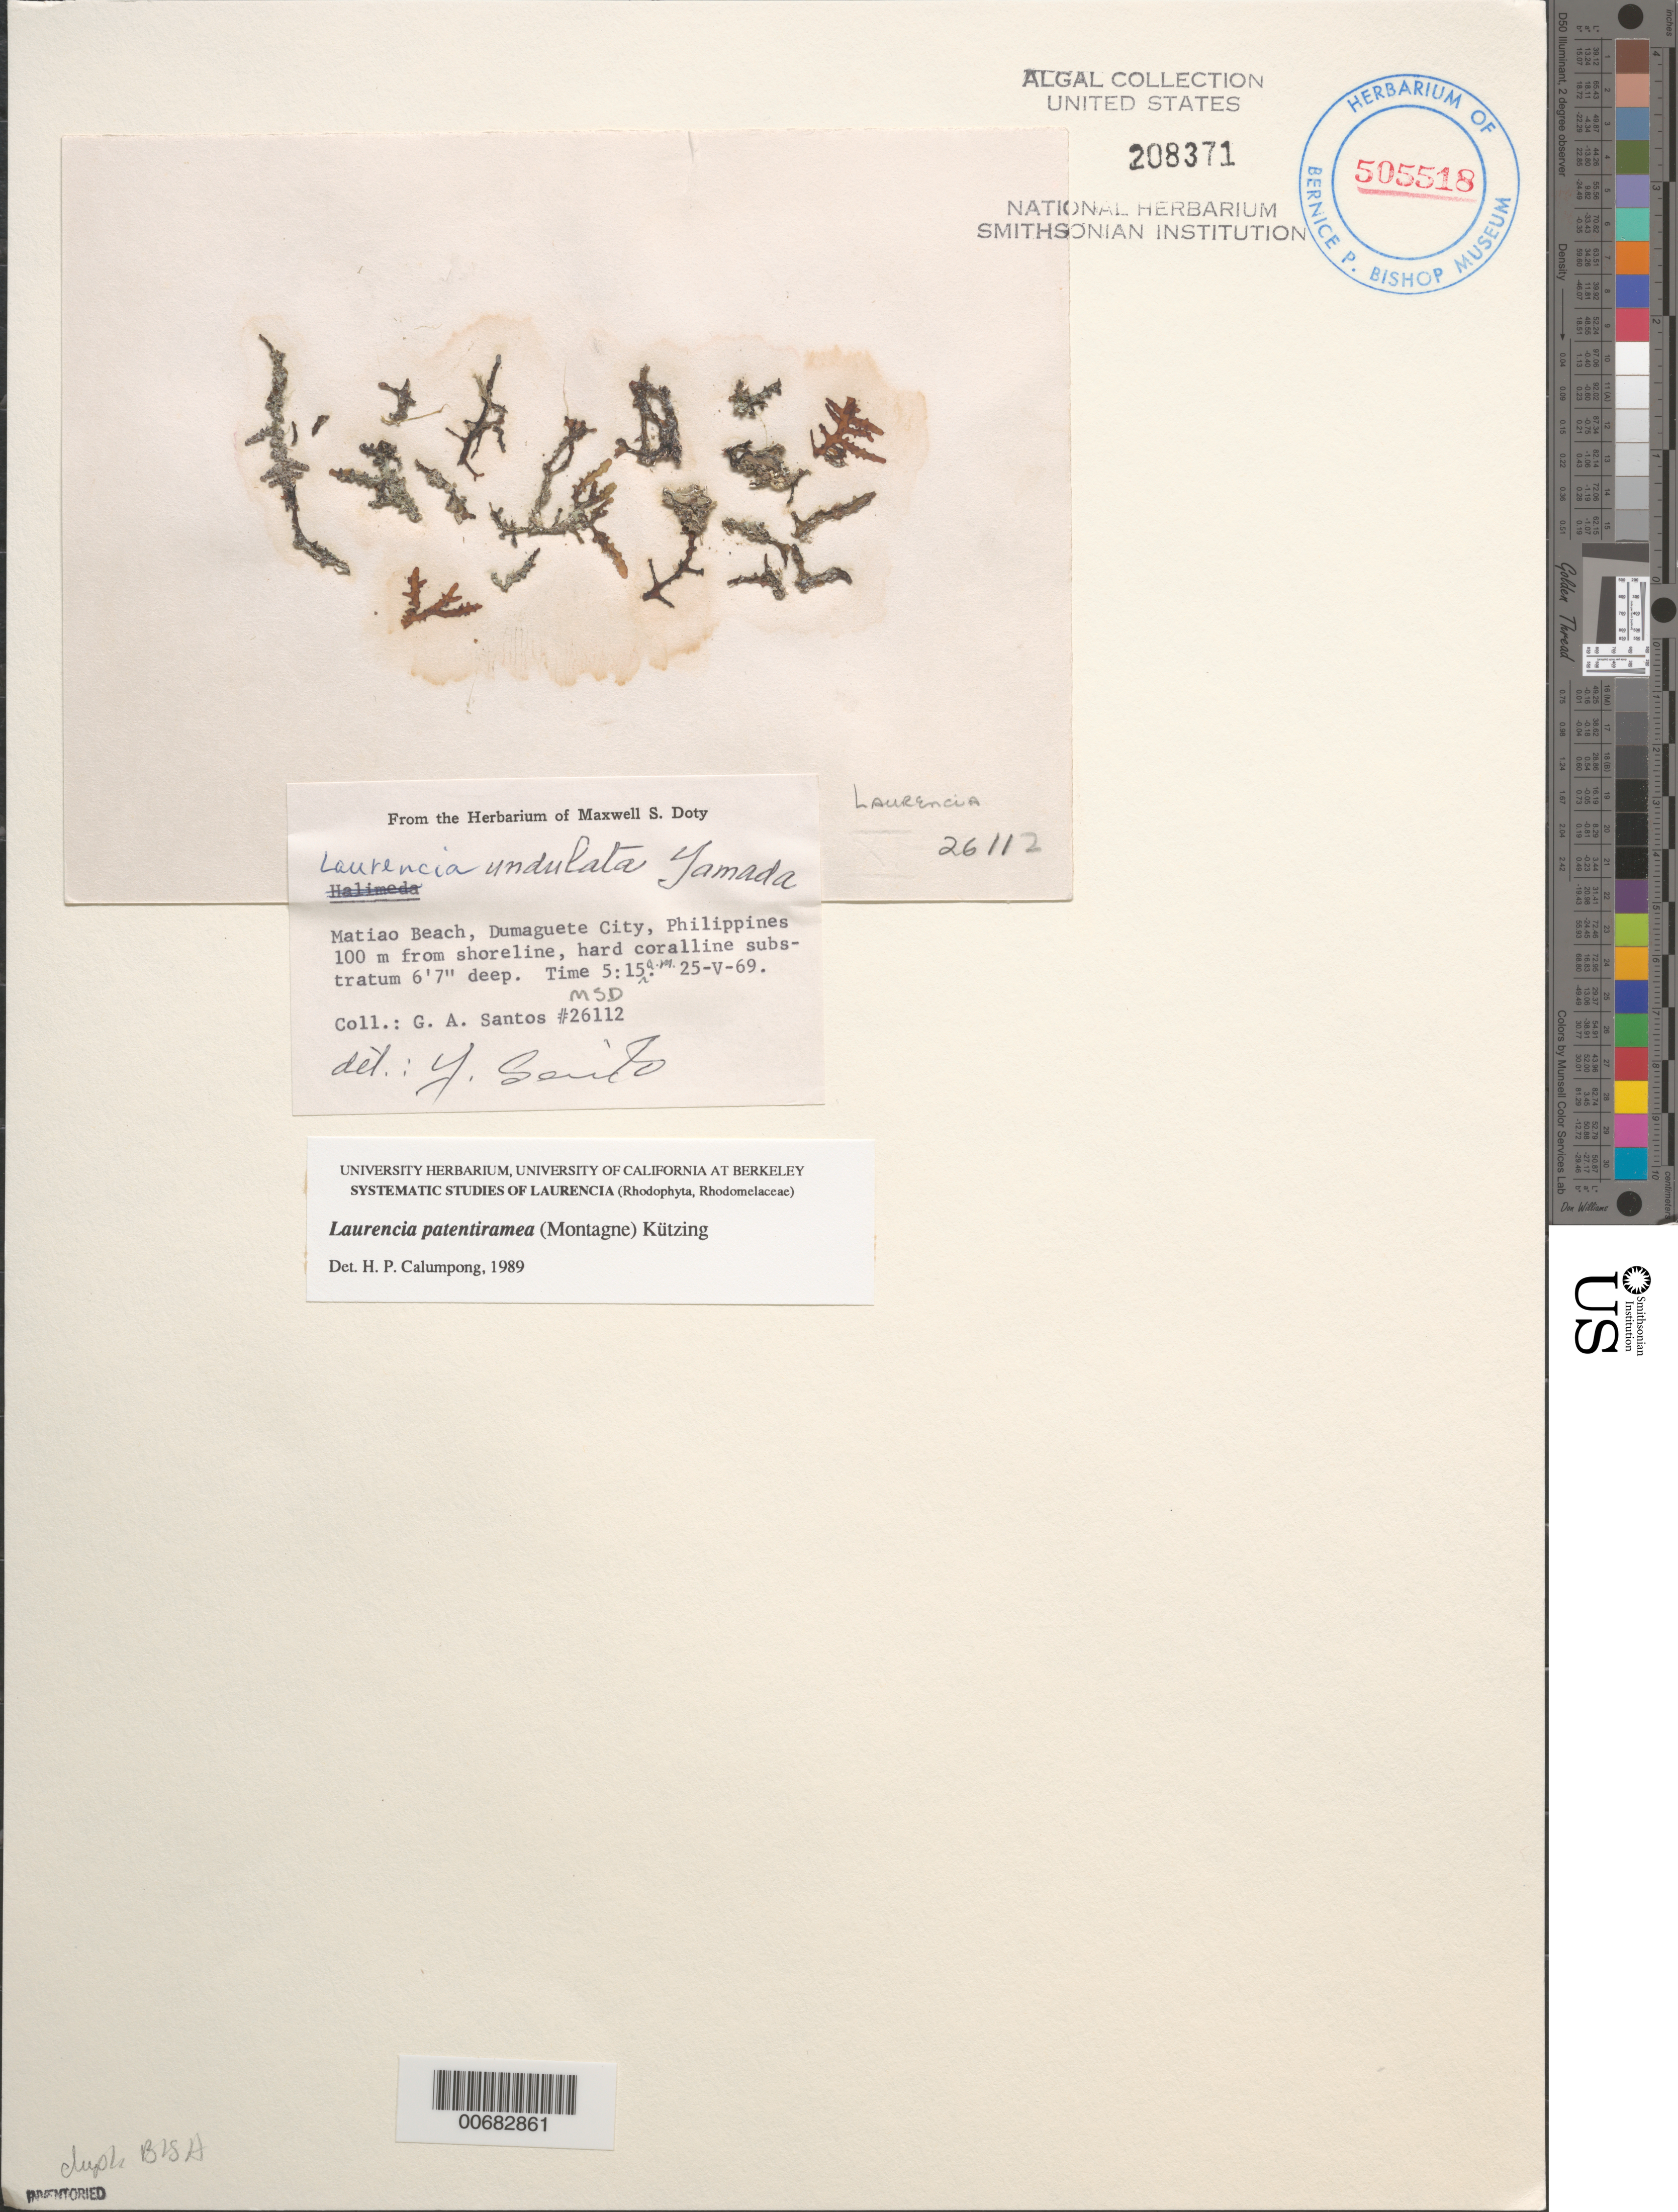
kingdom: Plantae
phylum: Rhodophyta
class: Florideophyceae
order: Ceramiales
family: Rhodomelaceae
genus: Palisada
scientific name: Palisada patentiramea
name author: (Mont.) Cassano et al.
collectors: G. Santos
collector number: MSD 26112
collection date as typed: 25 May 1969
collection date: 1969-05-25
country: Philippines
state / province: Central Visayas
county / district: Negros Oriental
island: Negros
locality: Matiao Beach, Dumaguete City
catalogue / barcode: US 208371